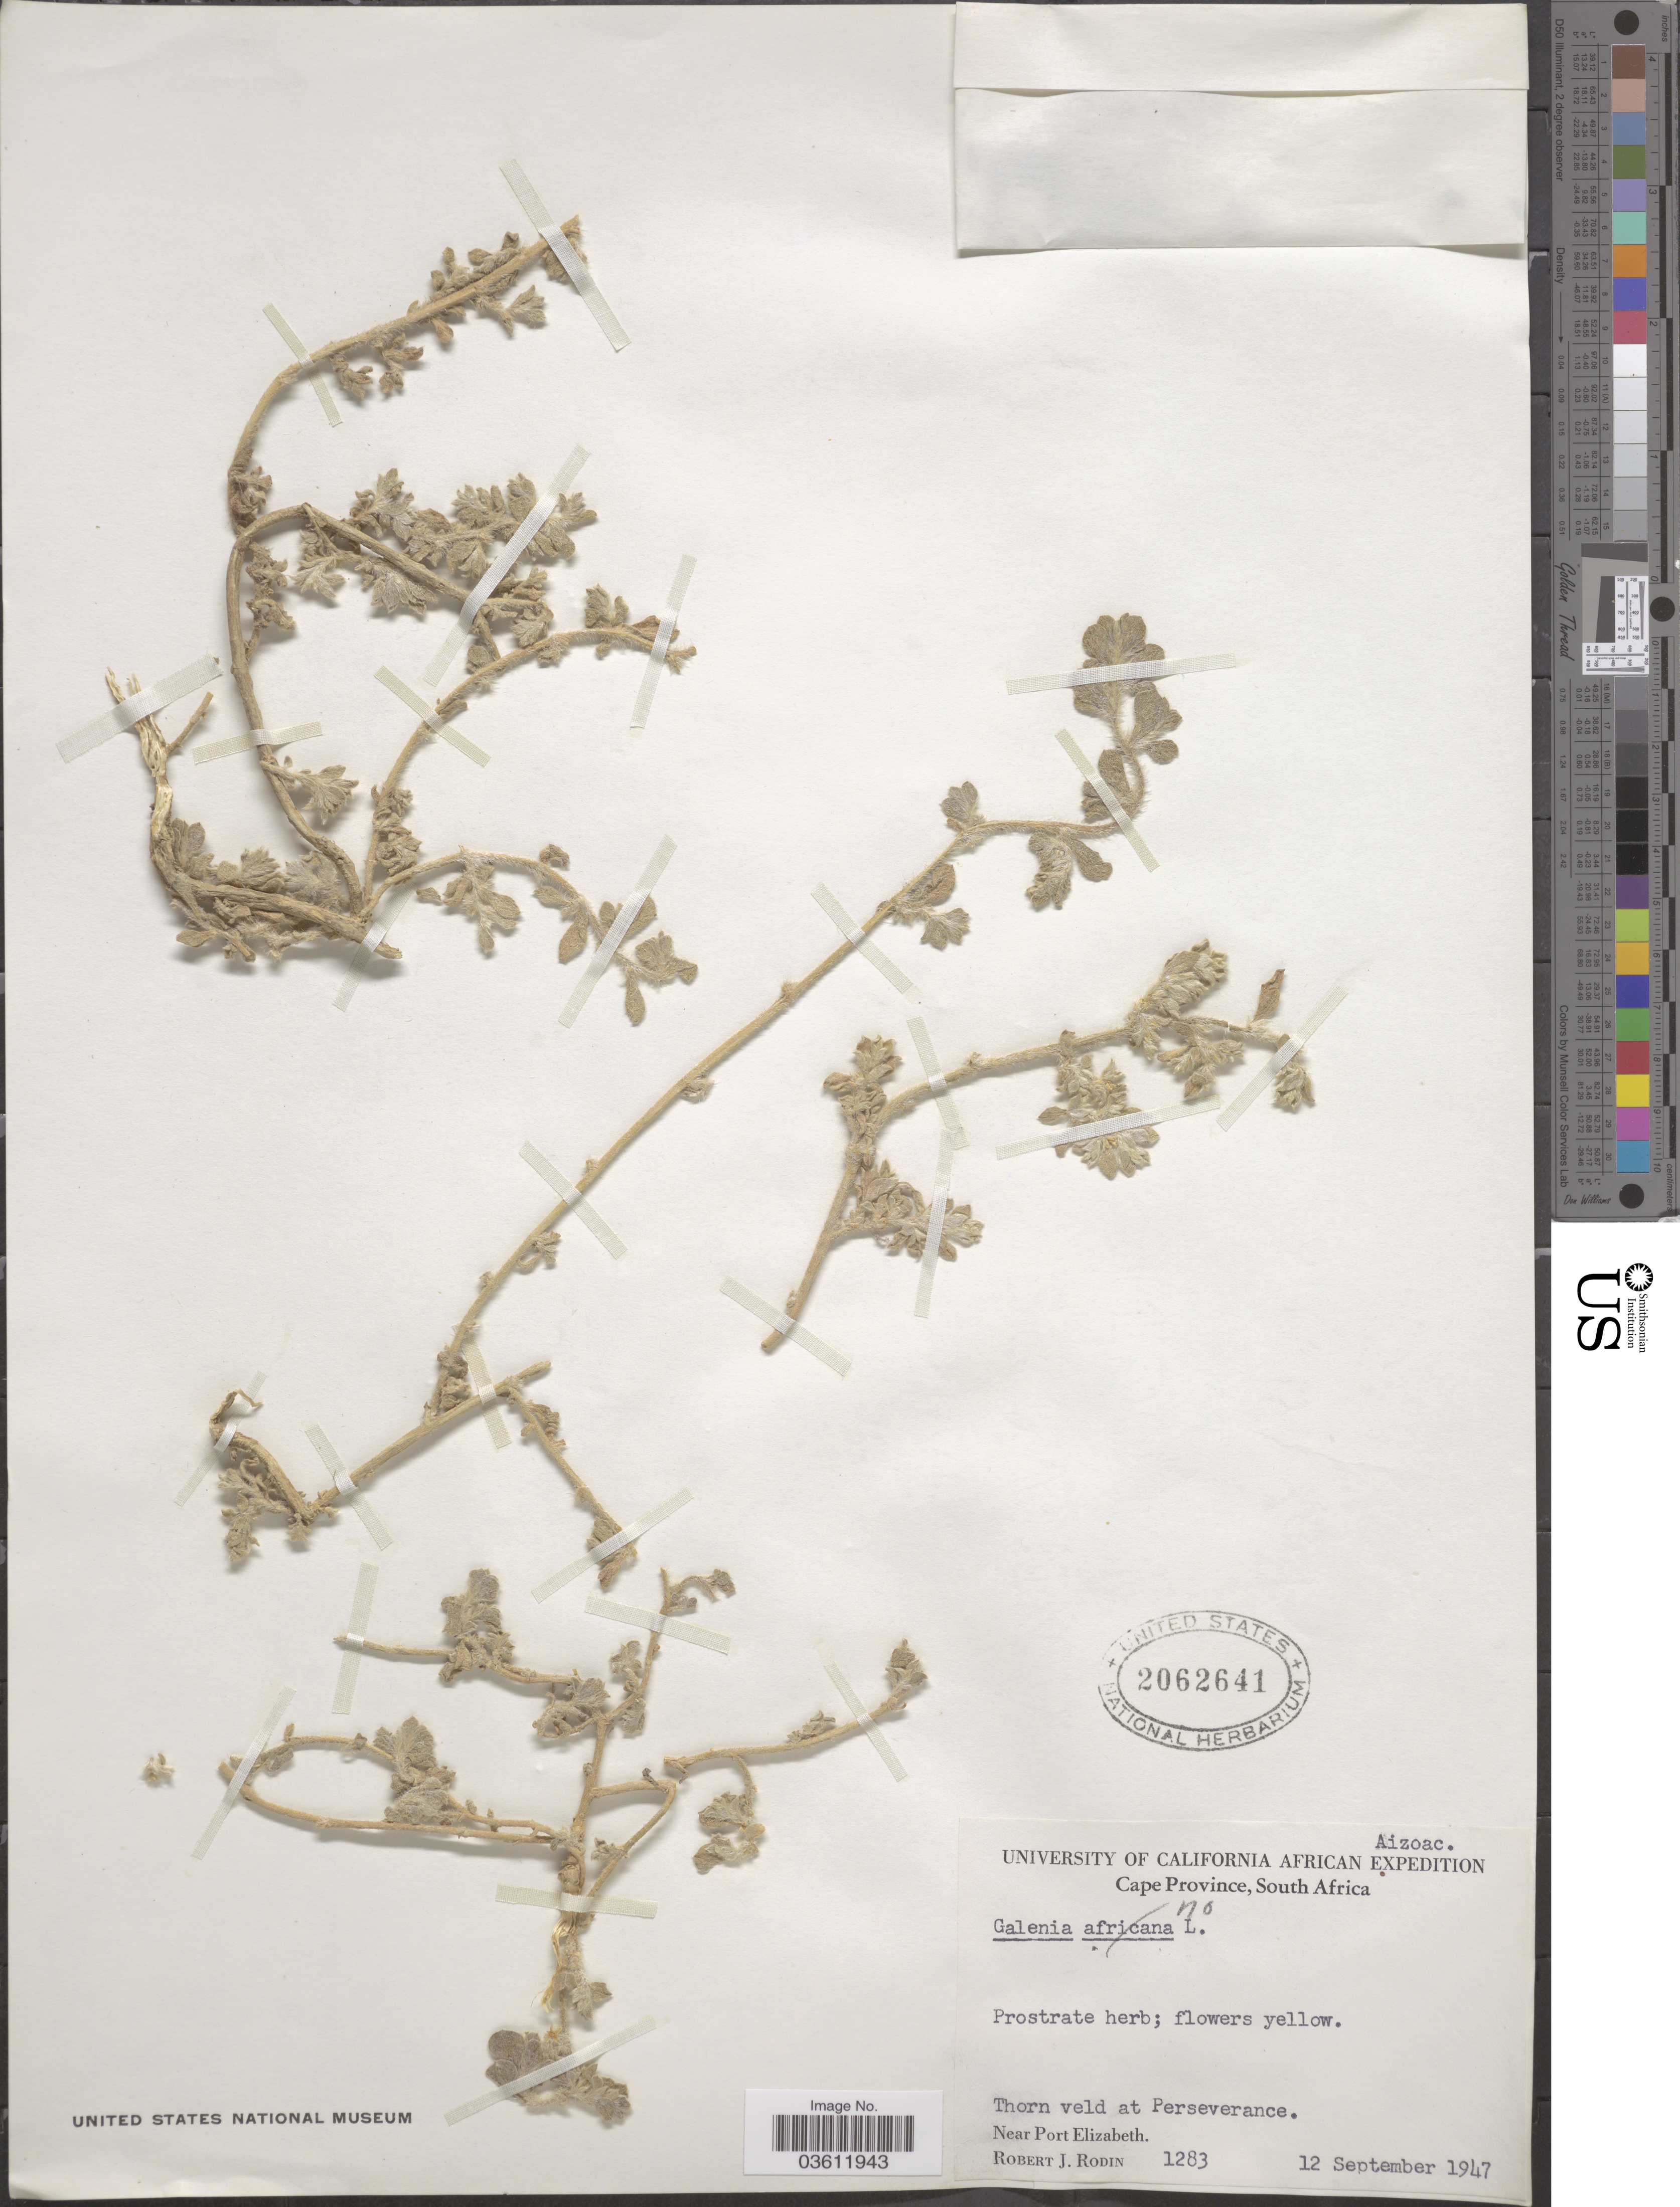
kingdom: Plantae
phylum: Tracheophyta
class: Magnoliopsida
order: Caryophyllales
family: Aizoaceae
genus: Aizoon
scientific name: Aizoon secundum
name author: L. f.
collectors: R. J. Rodin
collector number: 1283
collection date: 1947-09-12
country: South Africa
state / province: Eastern Cape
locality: Thorn veld at Perseverance. Near Port Elizabeth.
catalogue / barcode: US 2062641